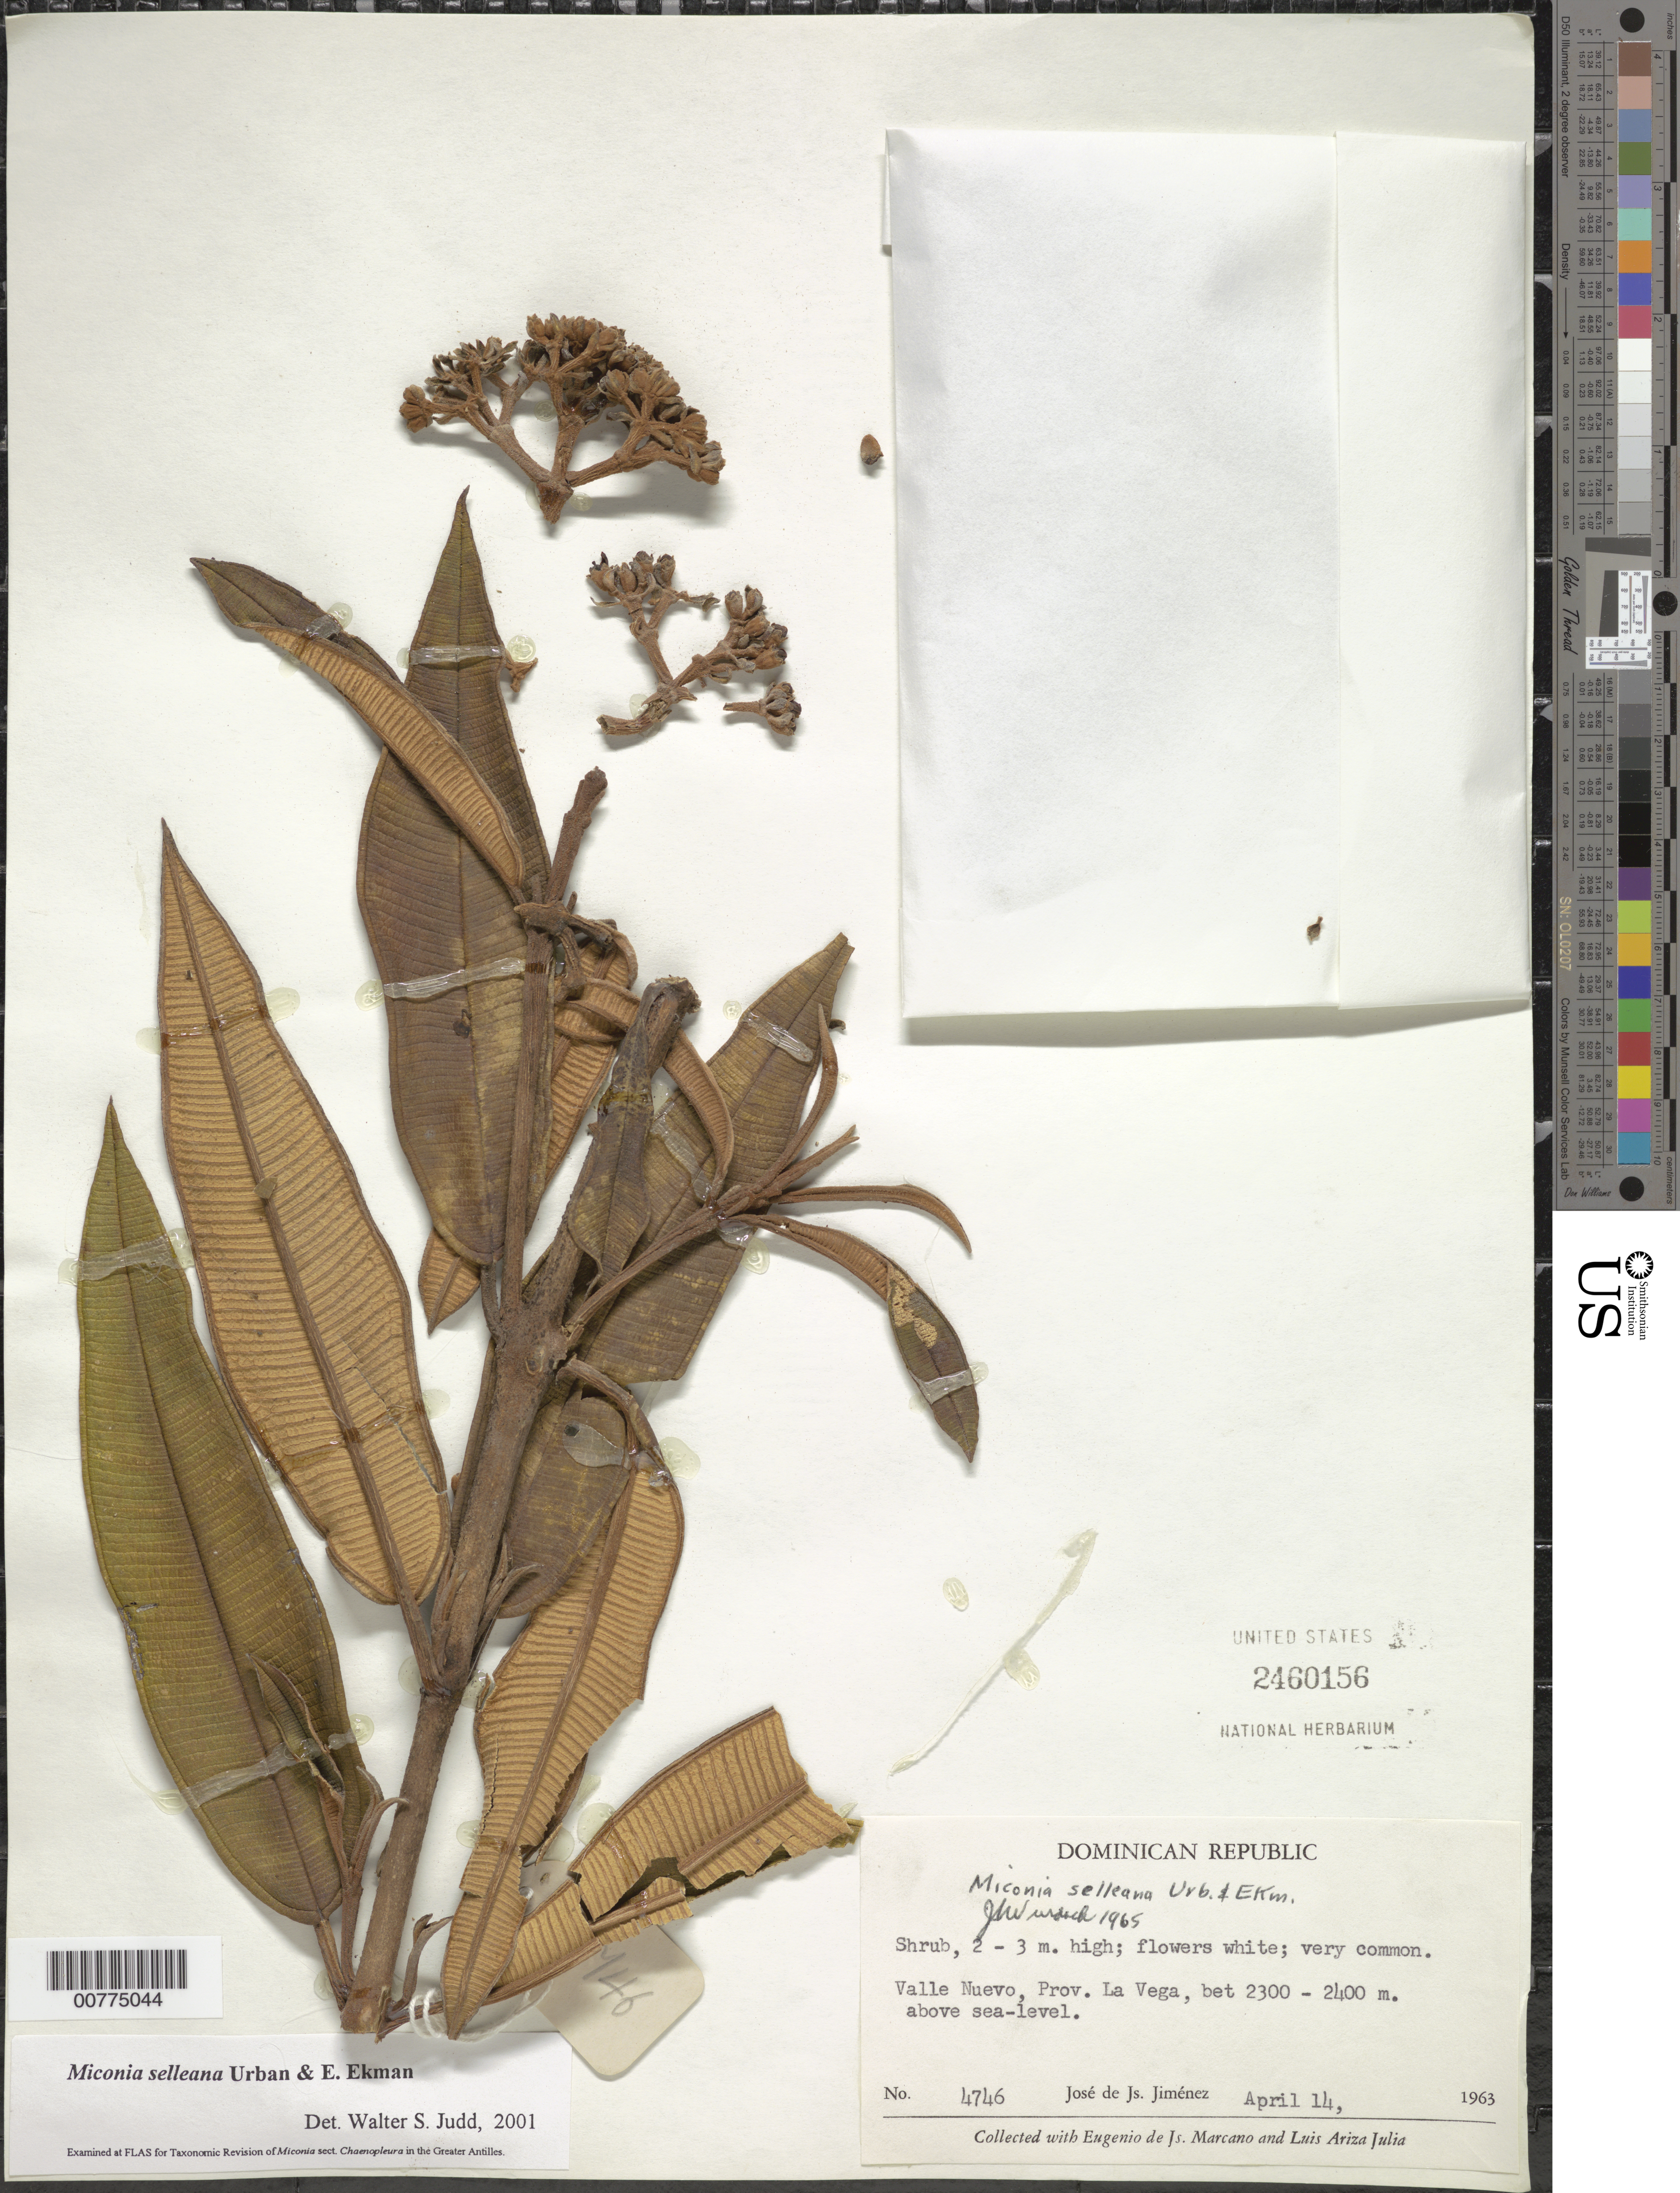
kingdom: Plantae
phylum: Tracheophyta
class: Magnoliopsida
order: Myrtales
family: Melastomataceae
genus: Miconia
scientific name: Miconia selleana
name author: Urb. & Ekman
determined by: Judd, Walter S.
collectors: J. J. Jiménez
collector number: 4746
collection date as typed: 14 Apr 1963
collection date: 1963-04-14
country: Dominican Republic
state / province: La Vega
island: Hispaniola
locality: Valle Nuevo.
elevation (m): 2300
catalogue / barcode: US 2460156